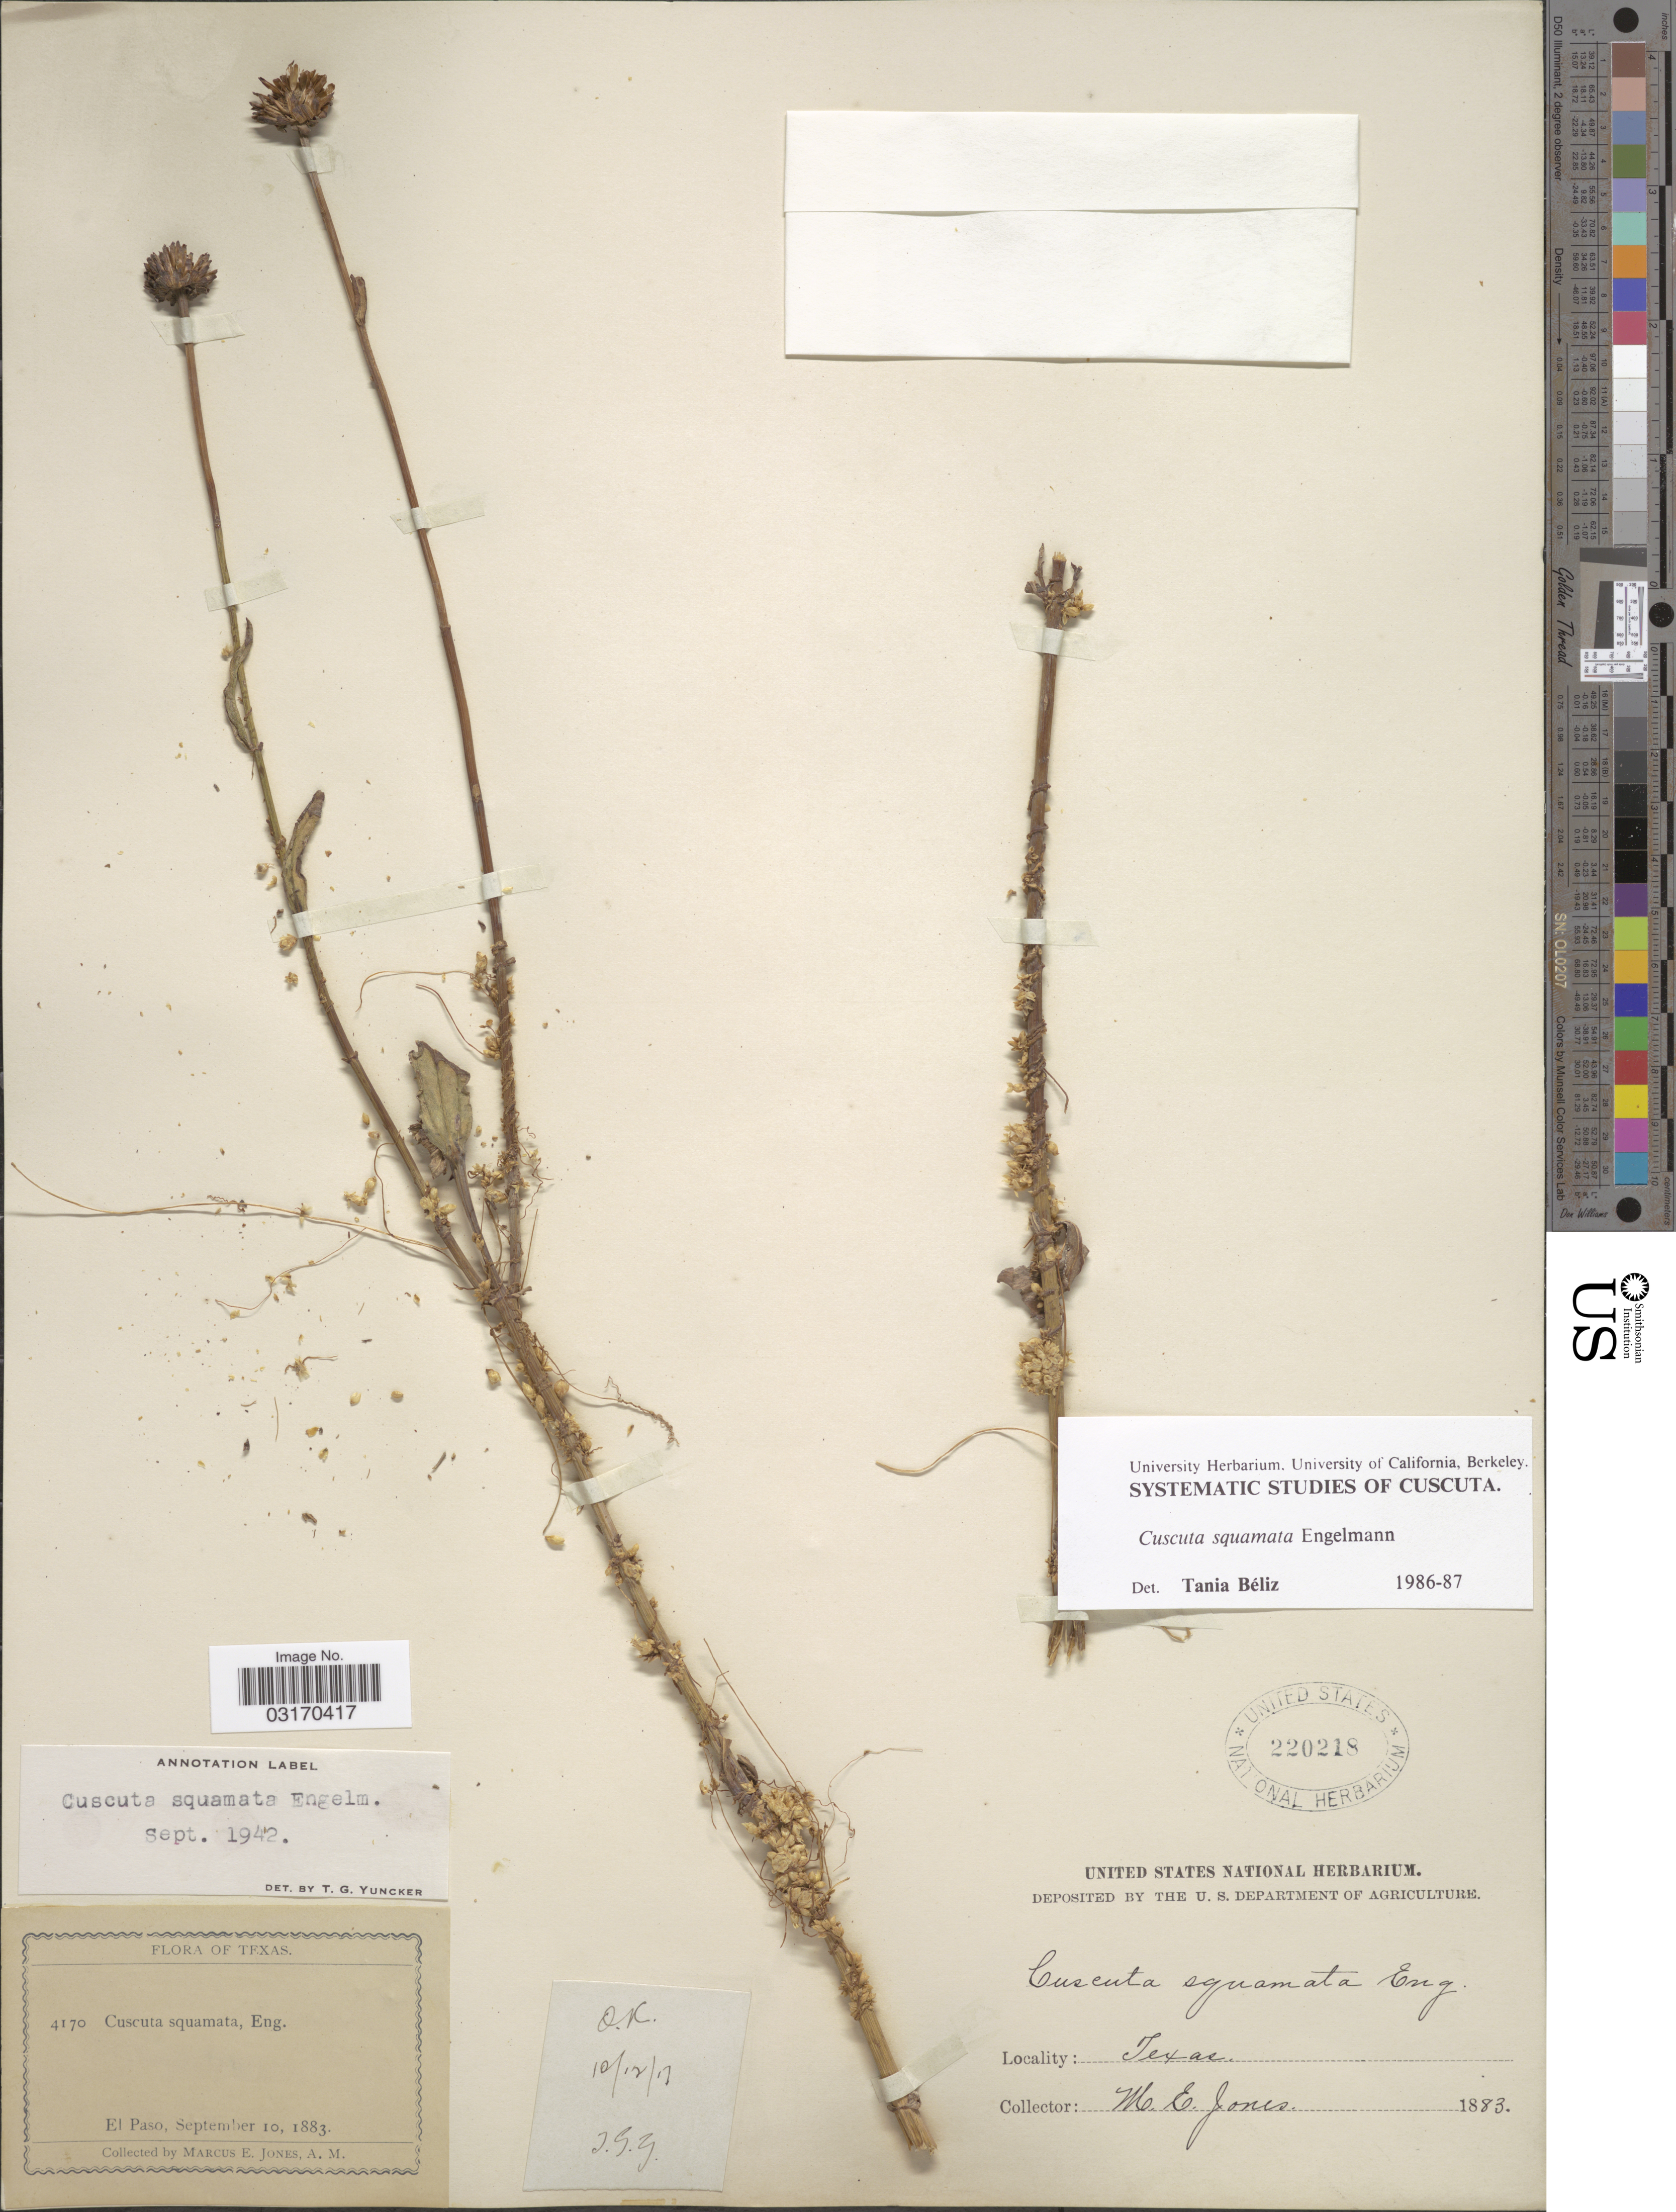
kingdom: Plantae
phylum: Tracheophyta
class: Magnoliopsida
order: Solanales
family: Convolvulaceae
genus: Cuscuta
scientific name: Cuscuta squamata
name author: Engelm.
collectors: M. E. Jones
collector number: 4170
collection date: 1883-09-10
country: United States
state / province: Texas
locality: El Paso.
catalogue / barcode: US 220218